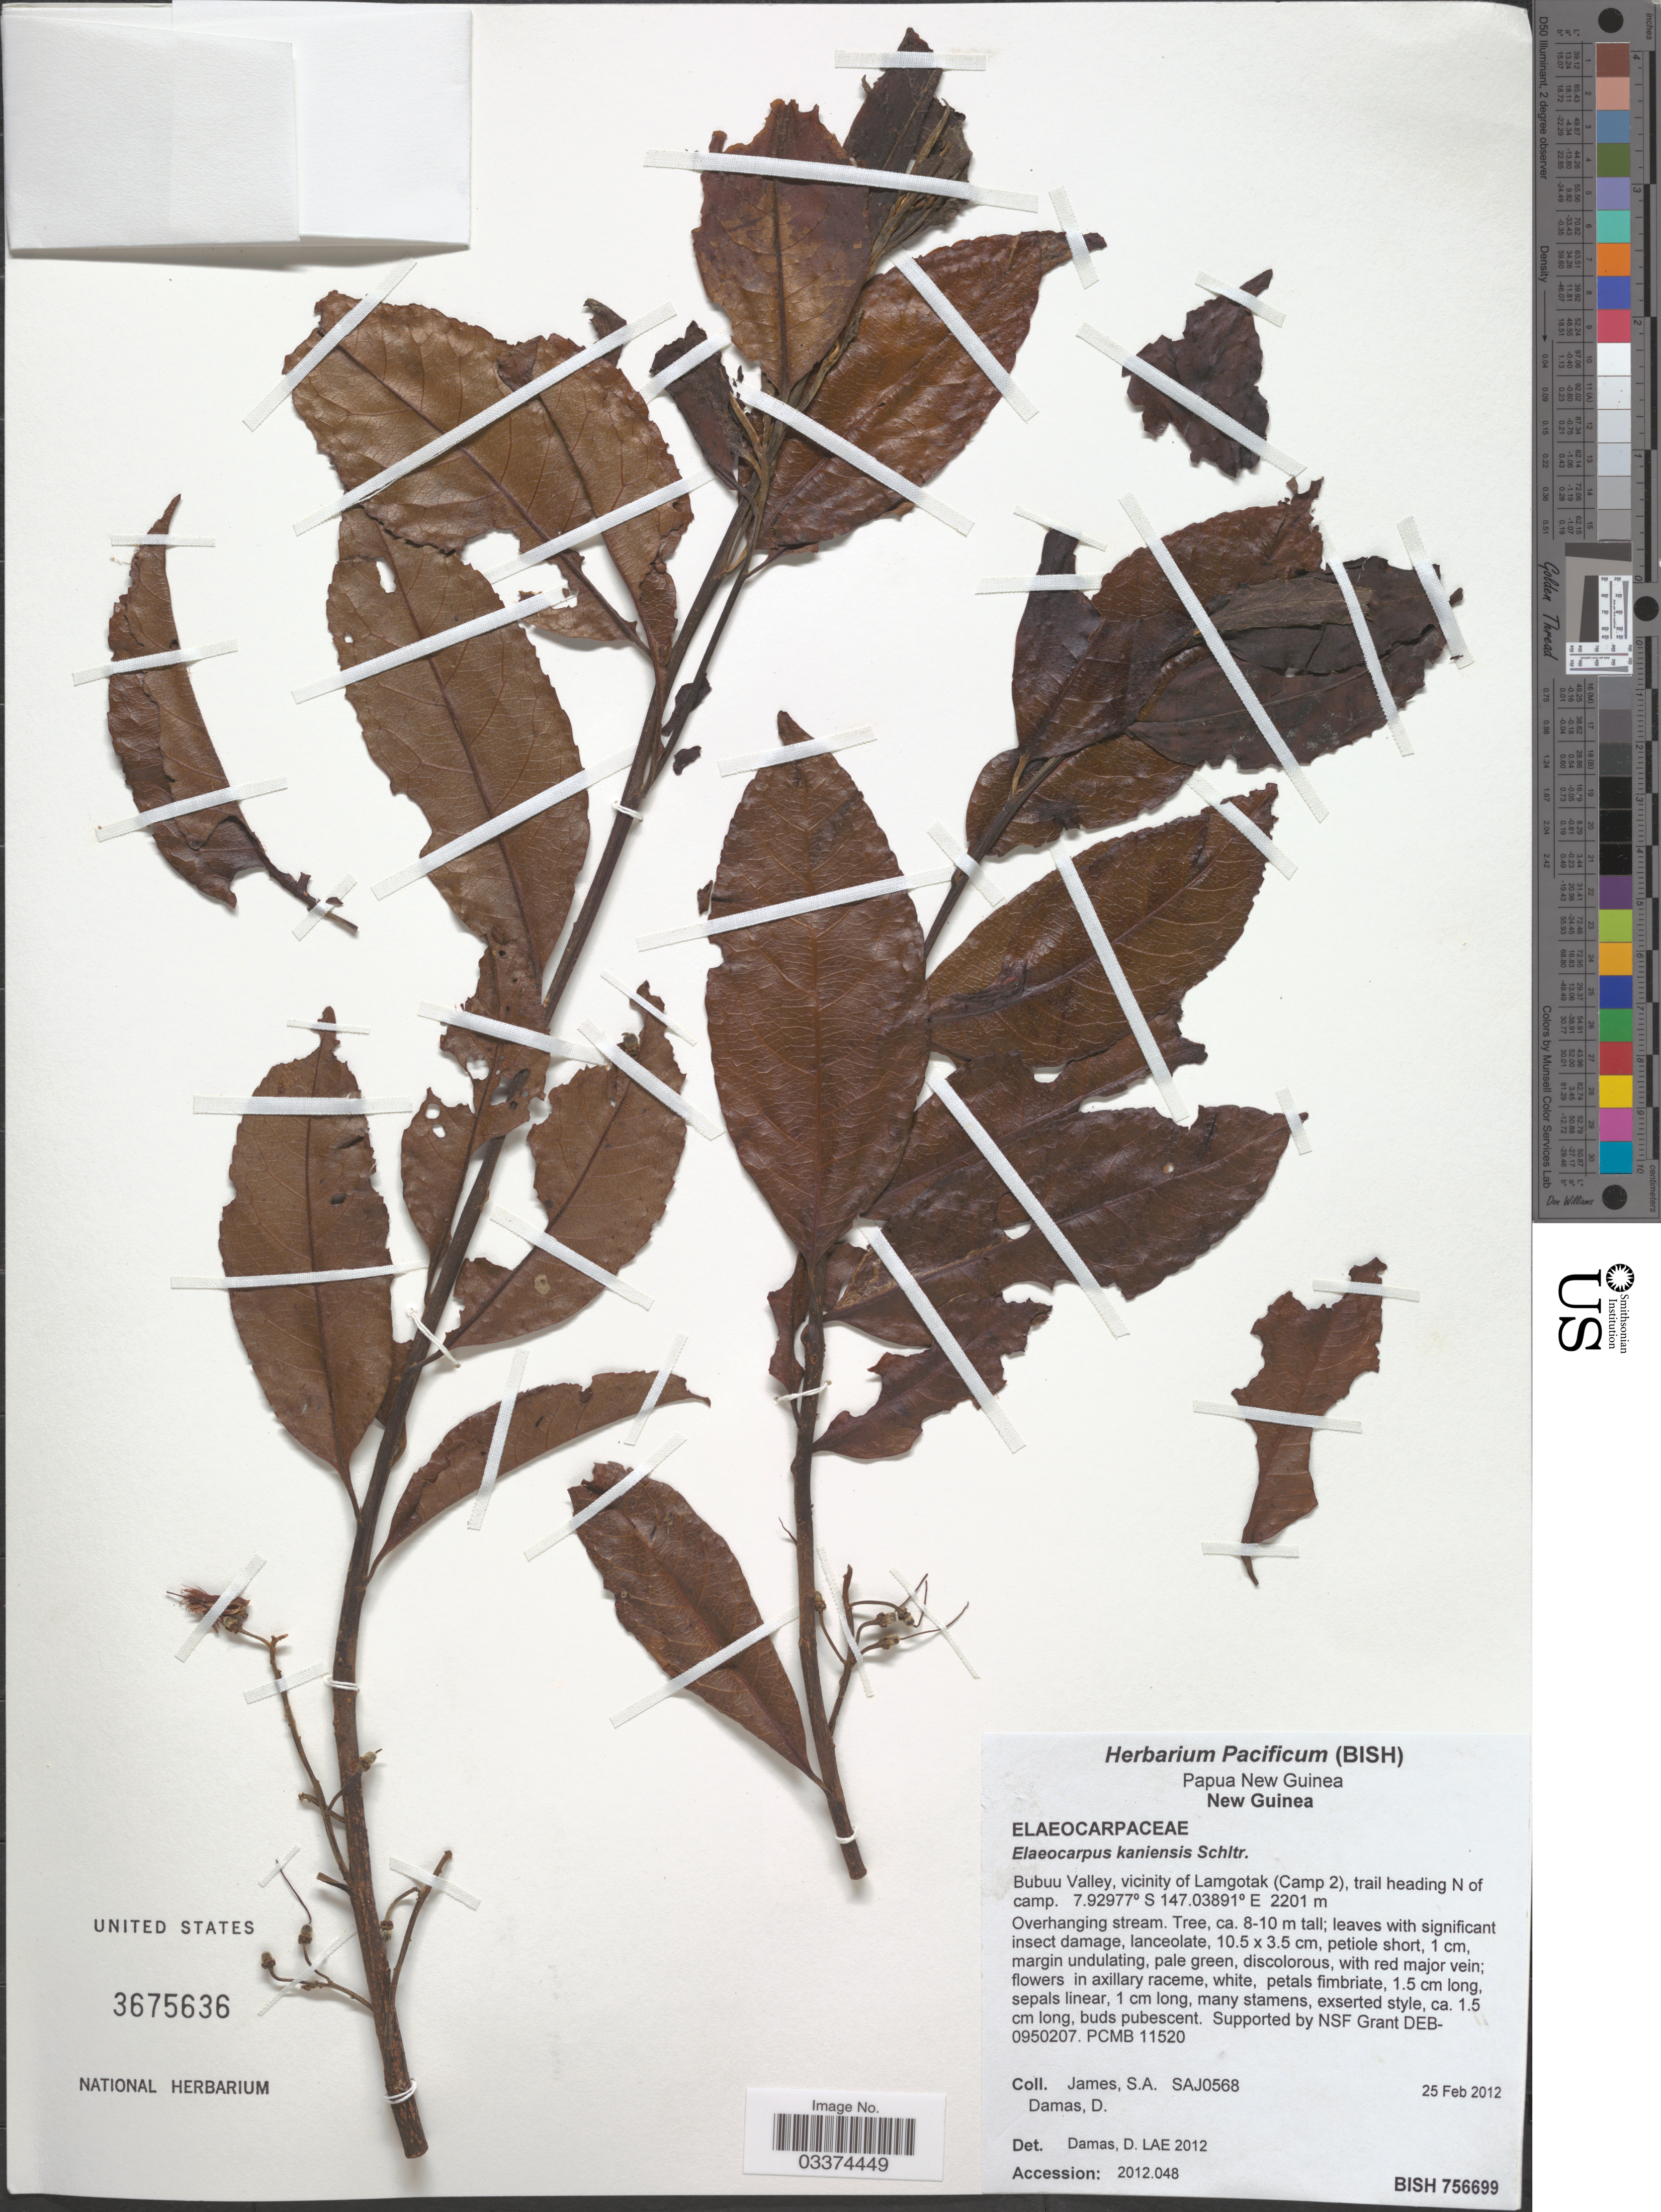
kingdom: Plantae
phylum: Tracheophyta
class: Magnoliopsida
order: Oxalidales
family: Elaeocarpaceae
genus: Elaeocarpus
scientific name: Elaeocarpus kaniensis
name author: Schltr.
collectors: S. James & D. Damas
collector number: SAJ0568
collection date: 2012-02-25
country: Papua New Guinea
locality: New Guinea, Bubuu Valley, vicinity of Lamgotak (Camp 2), trail heading N of camp.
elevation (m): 2201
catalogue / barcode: US 3675636